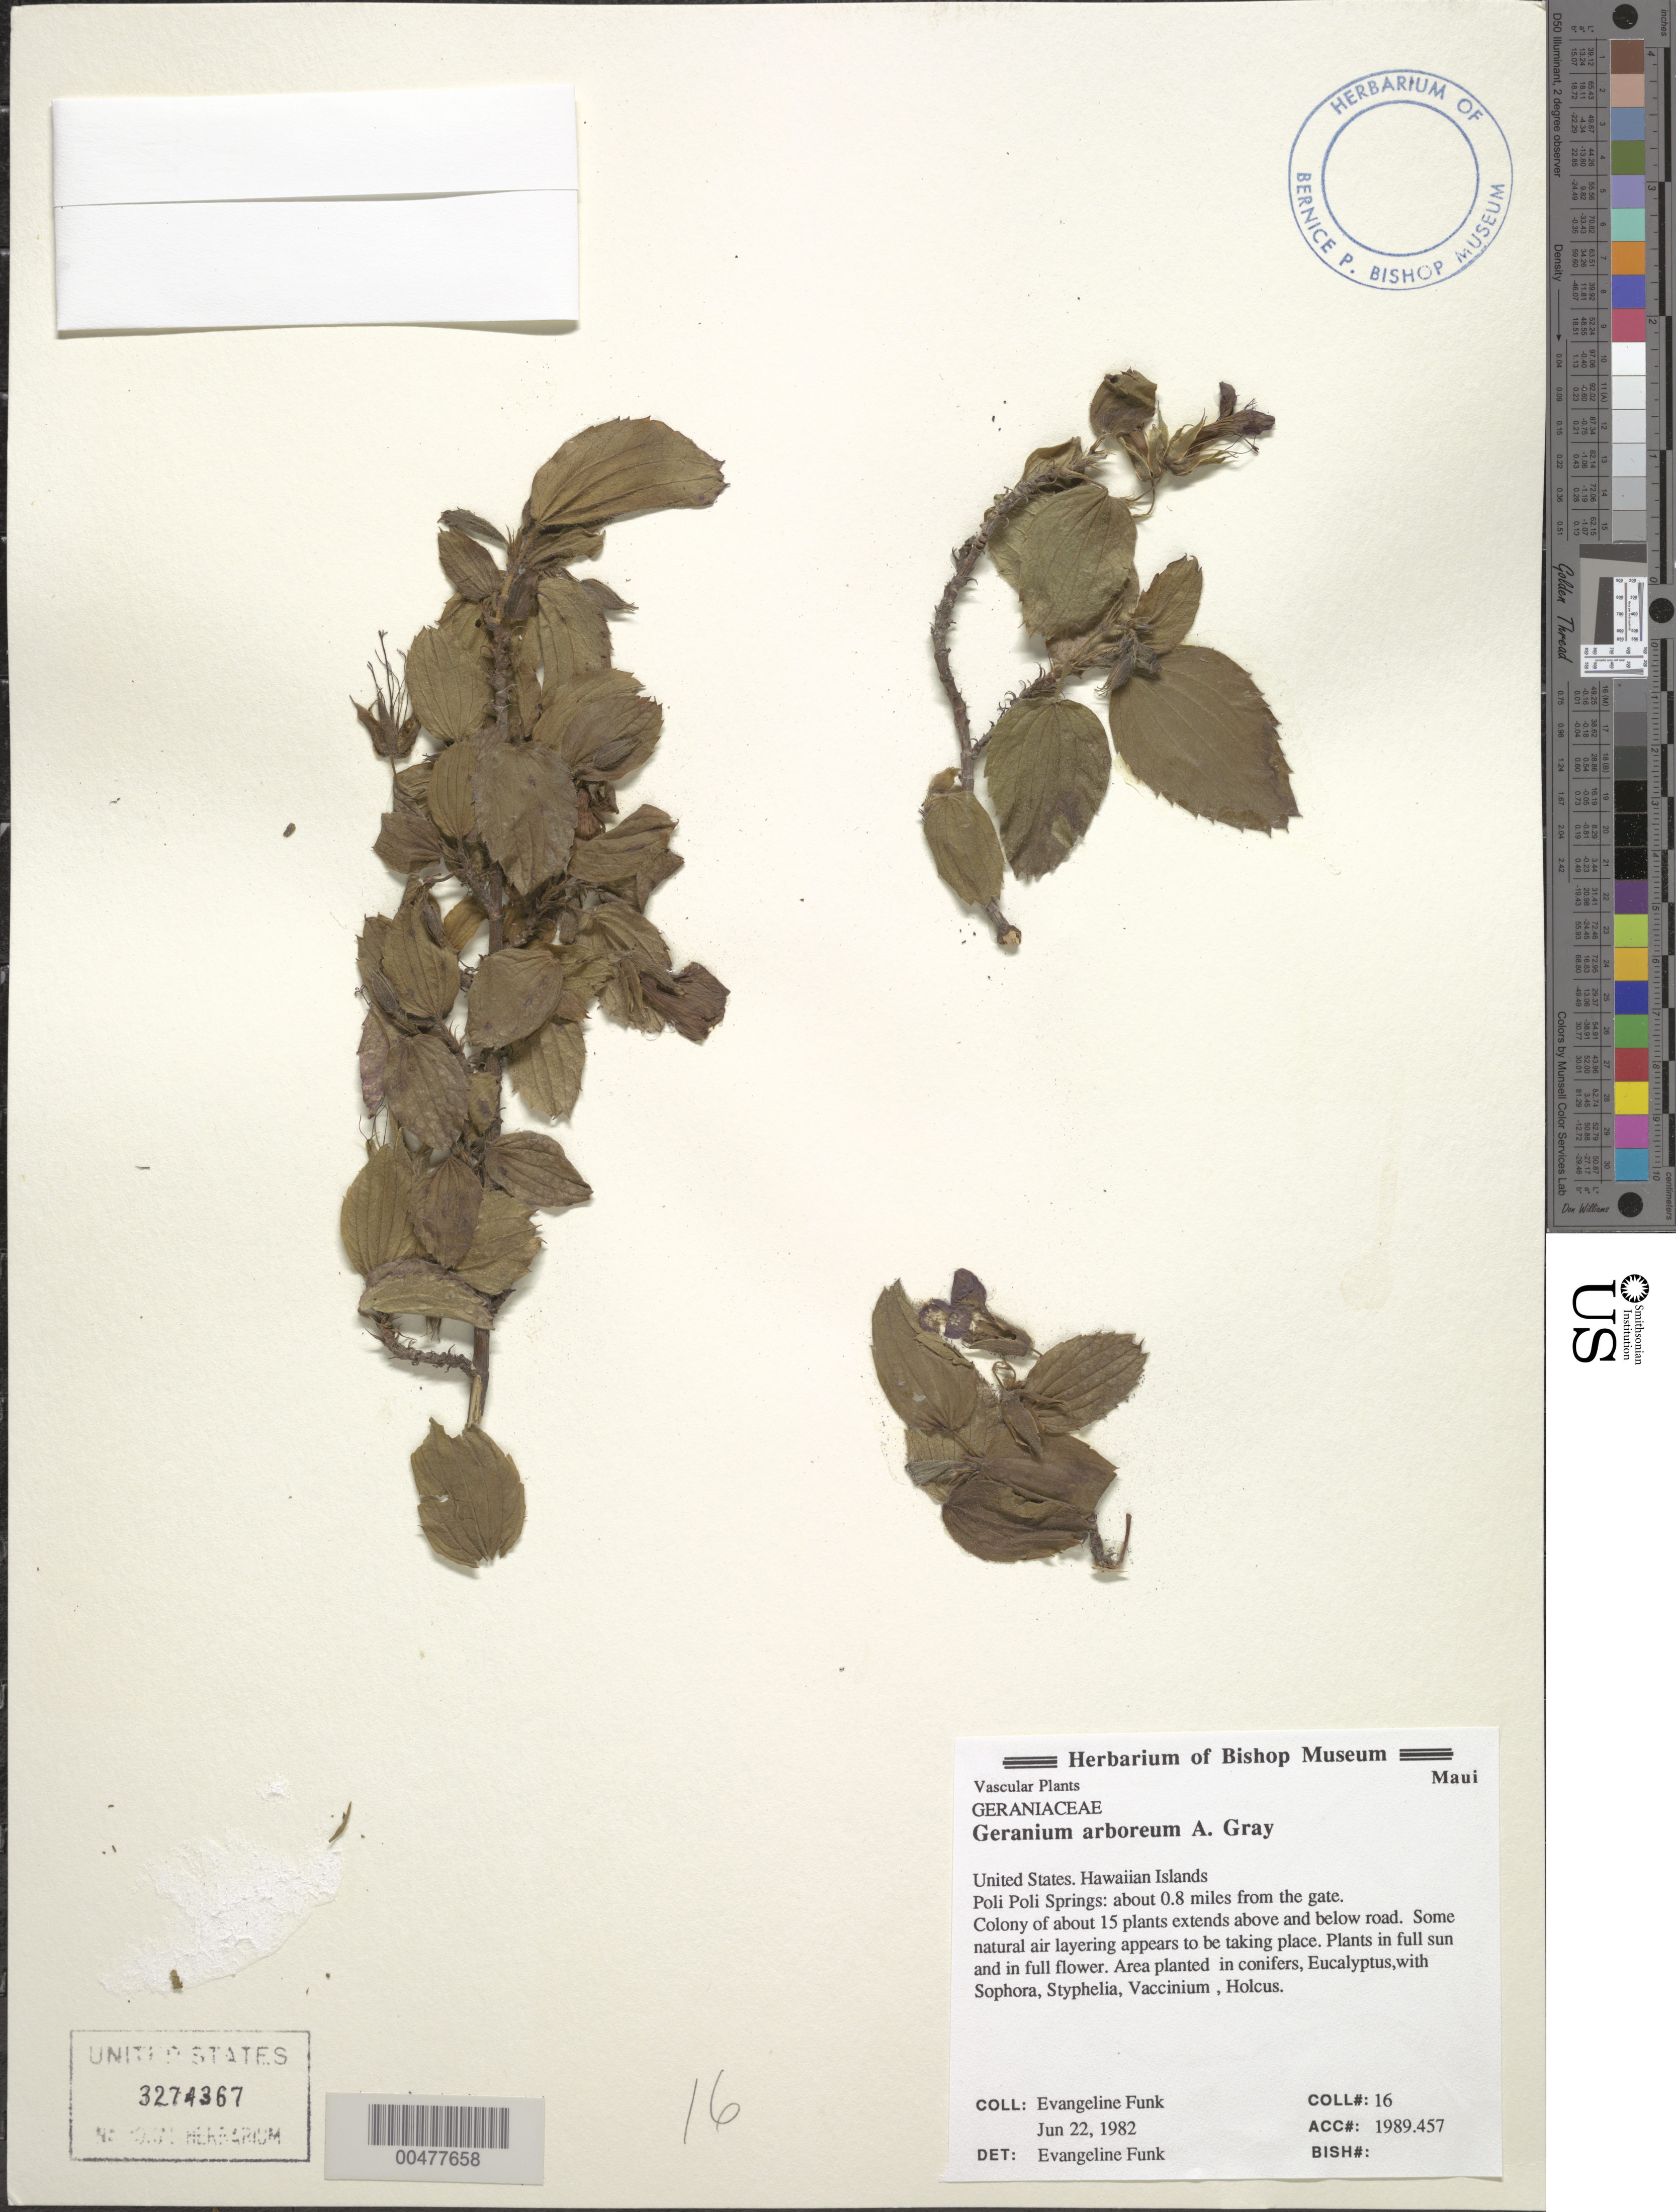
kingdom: Plantae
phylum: Tracheophyta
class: Magnoliopsida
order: Geraniales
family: Geraniaceae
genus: Geranium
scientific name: Geranium arboreum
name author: A. Gray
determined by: Funk, E.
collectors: E. Funk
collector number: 16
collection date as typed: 22 Jun 1982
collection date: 1982-06-22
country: United States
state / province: Hawaii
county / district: Maui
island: Maui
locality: Poli Poli Springs, about 0.8 mi from the gate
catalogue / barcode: US 3274367